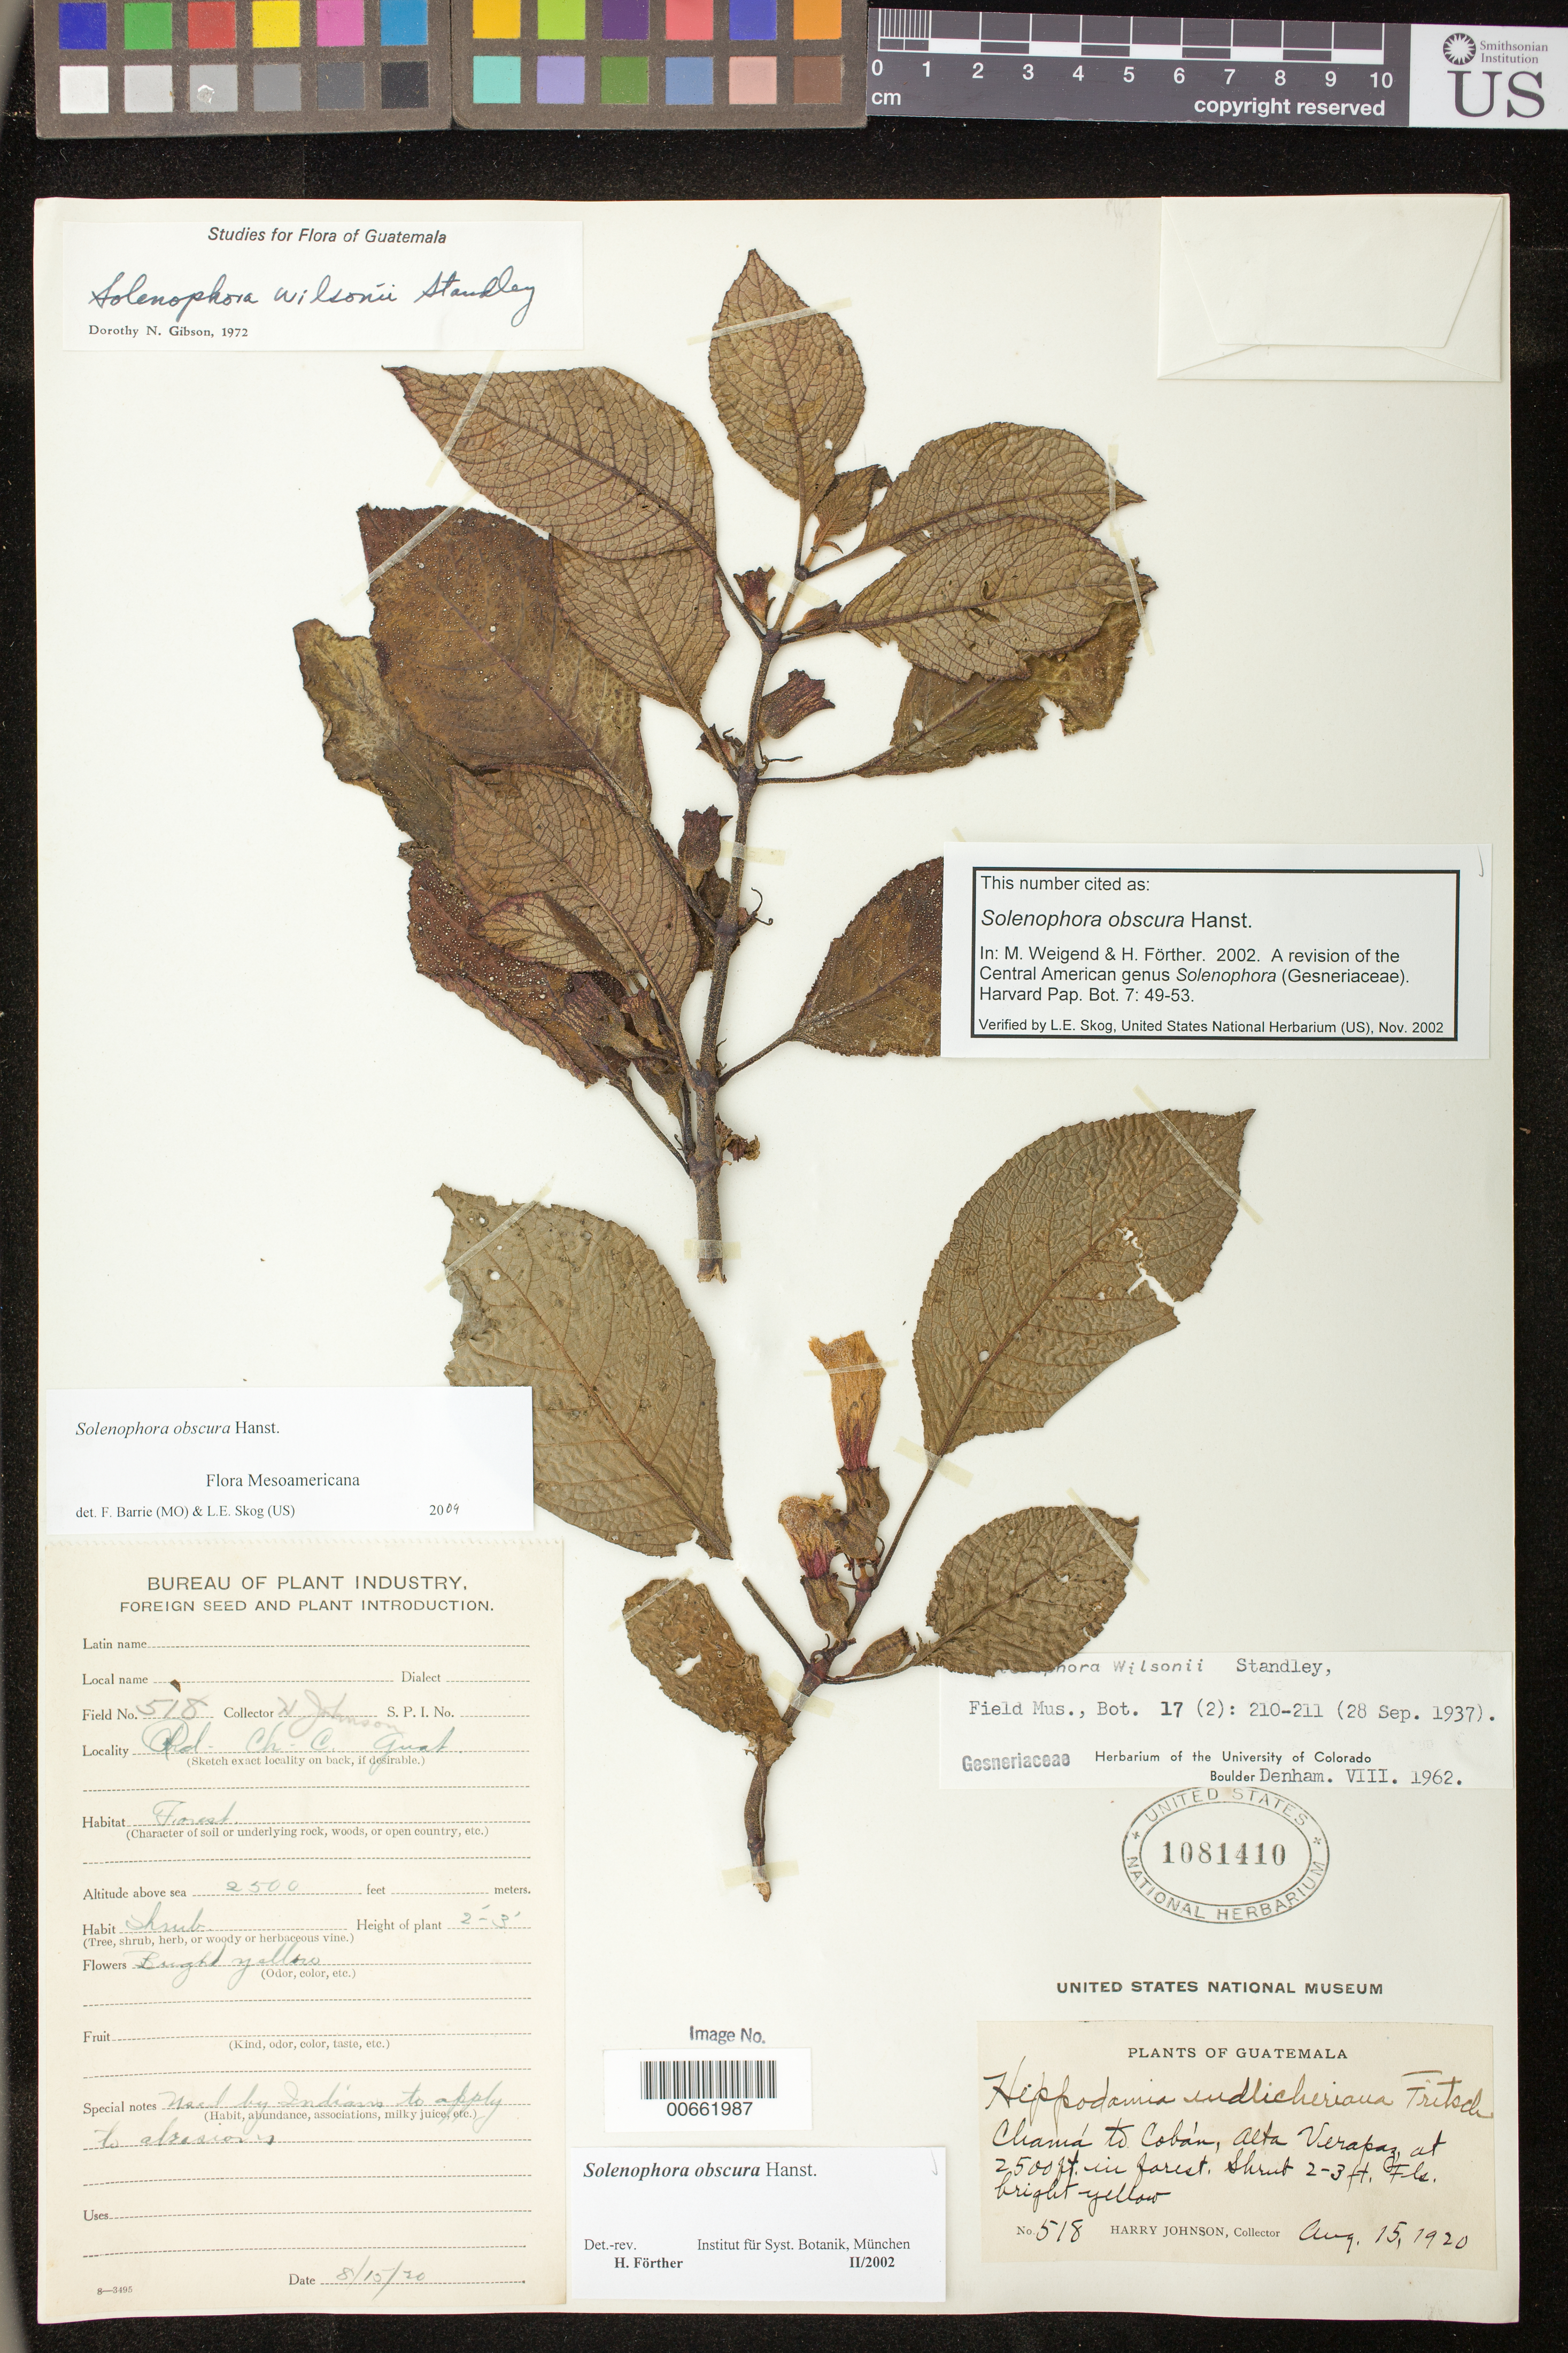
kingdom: Plantae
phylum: Tracheophyta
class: Magnoliopsida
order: Lamiales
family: Gesneriaceae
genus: Solenophora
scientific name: Solenophora obscura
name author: Hanst.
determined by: Weigend; Förther, Harald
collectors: H. Johnson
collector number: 518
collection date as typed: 15 Aug 1920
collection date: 1920-08-15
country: Guatemala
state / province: Alta Verapaz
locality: Chaniá to Cobán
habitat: In forest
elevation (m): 762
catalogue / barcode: US 1081410